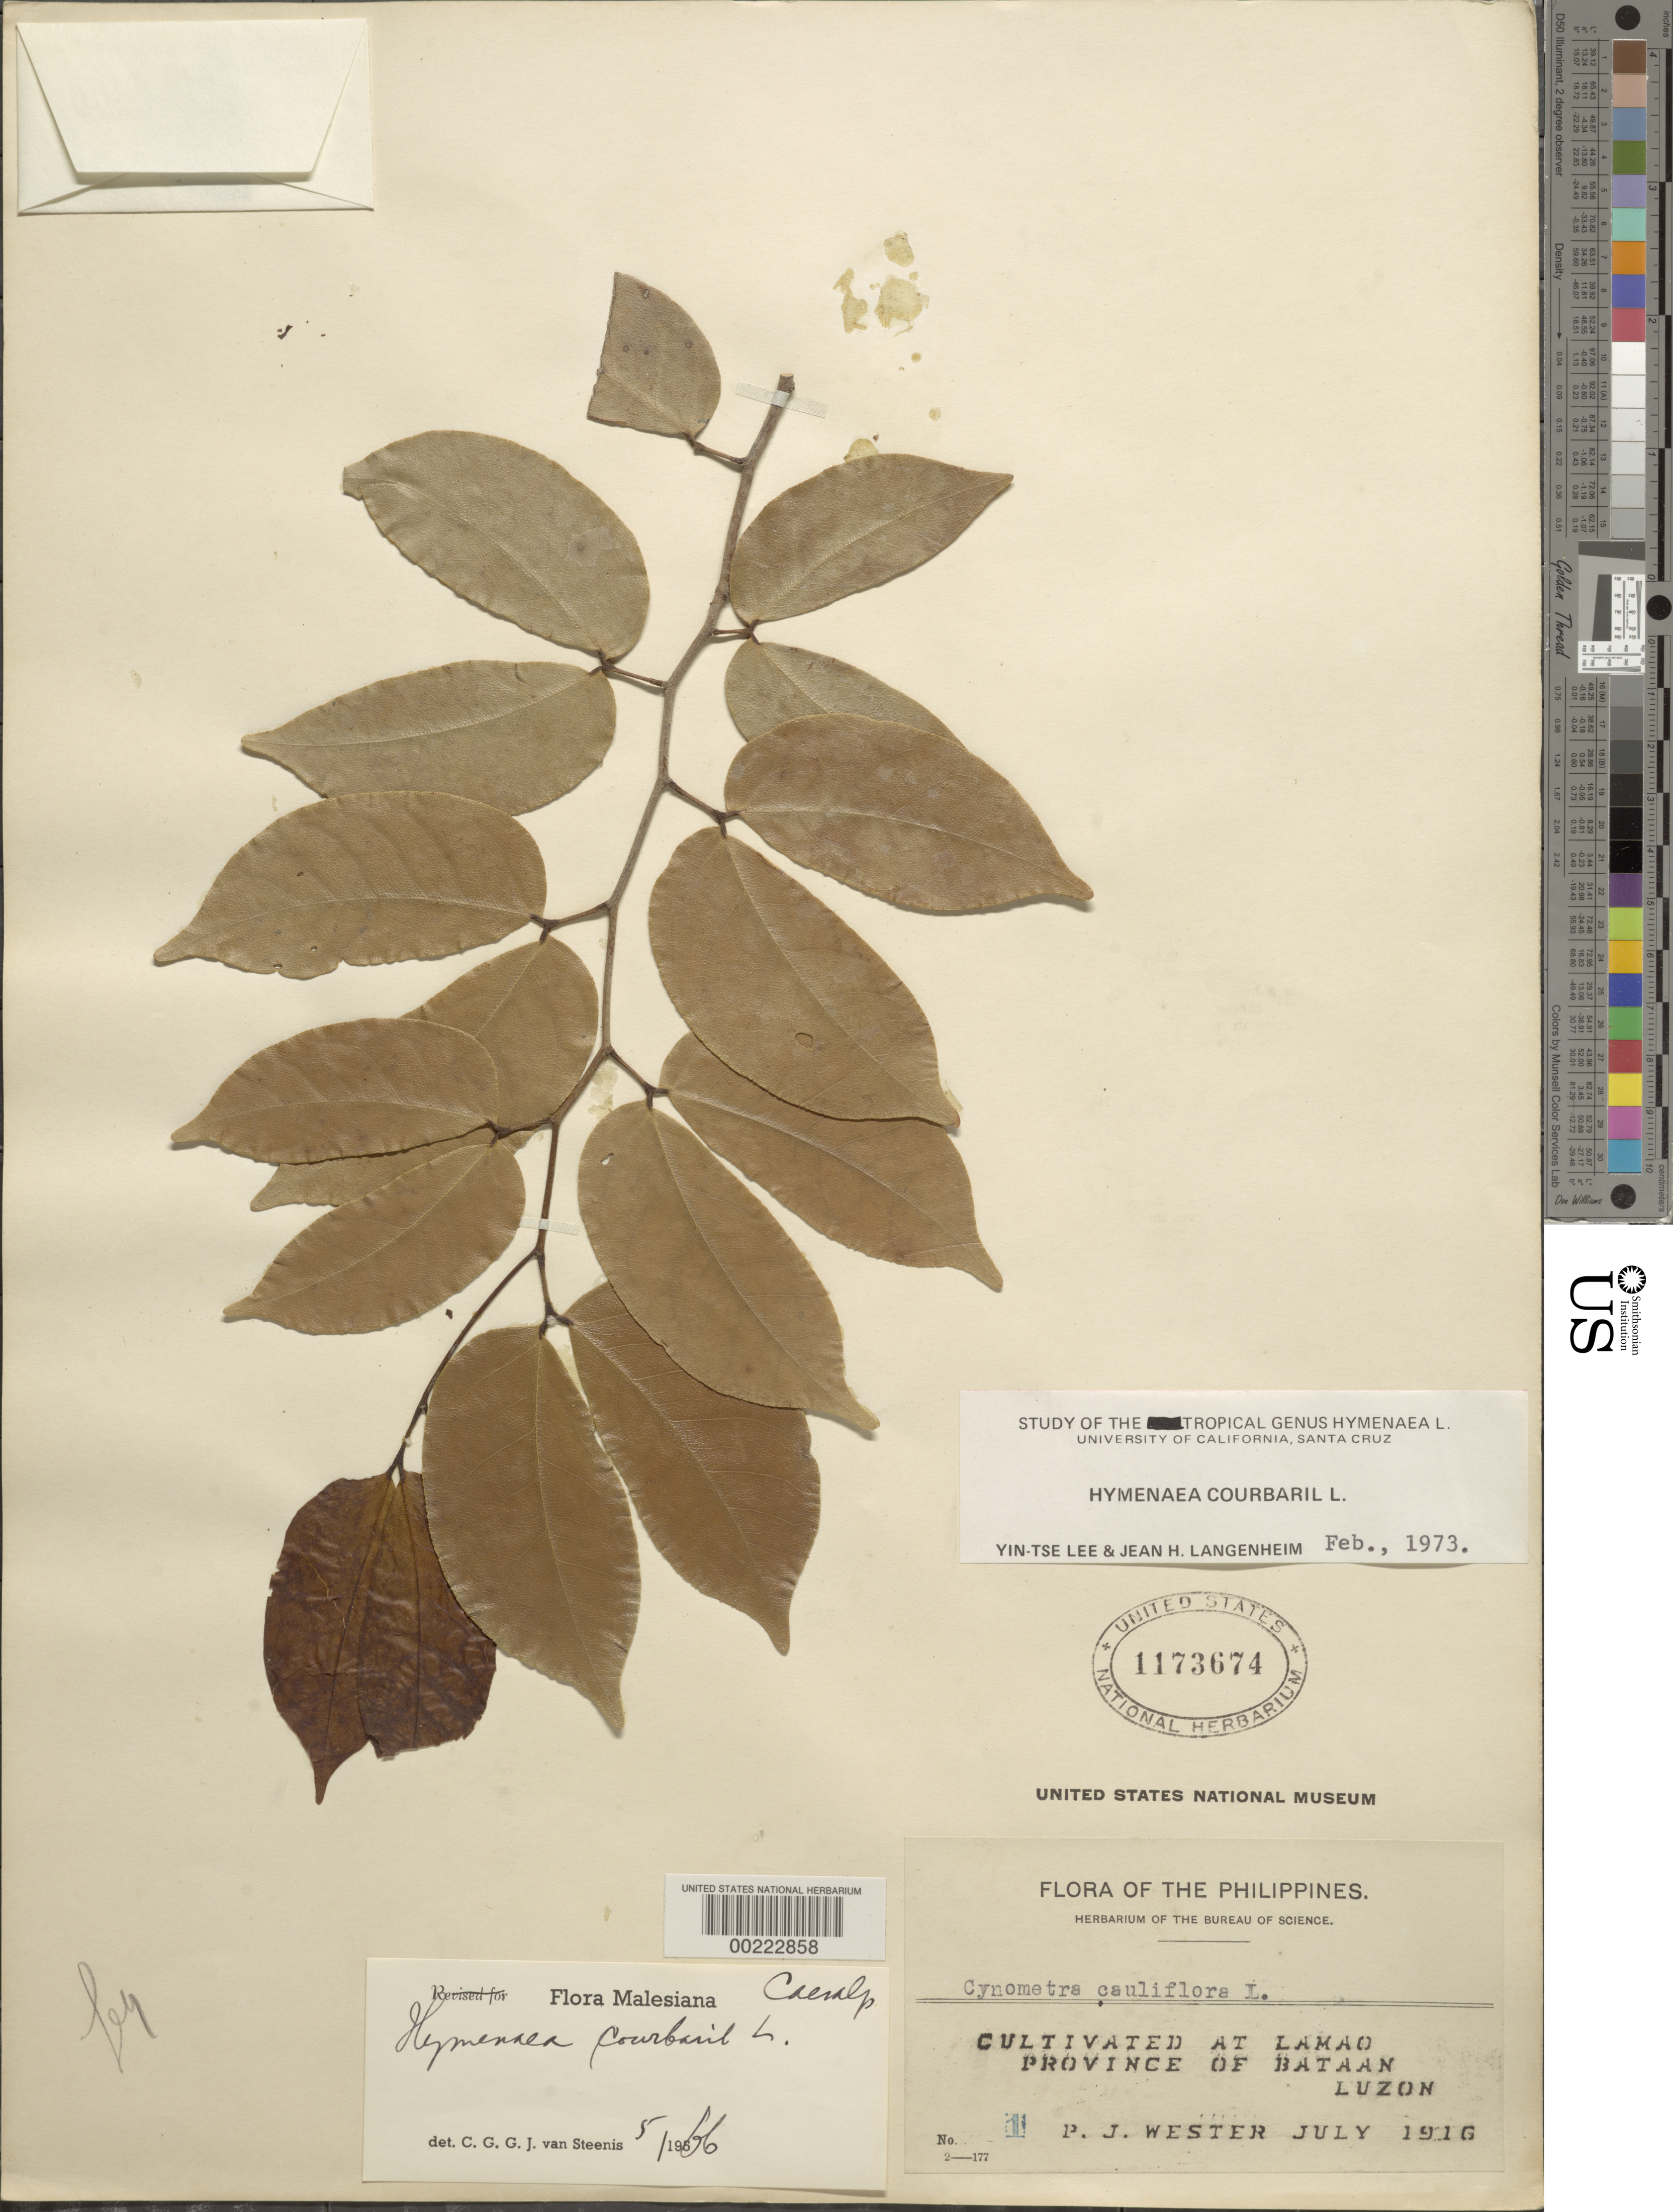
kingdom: Plantae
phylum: Tracheophyta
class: Magnoliopsida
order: Fabales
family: Fabaceae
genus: Hymenaea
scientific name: Hymenaea courbaril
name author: L.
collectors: P. J. Wester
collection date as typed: Jul 1916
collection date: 1916-07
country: Philippines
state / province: Central Luzon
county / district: Bataan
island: Luzon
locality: Lamao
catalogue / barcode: US 1173674